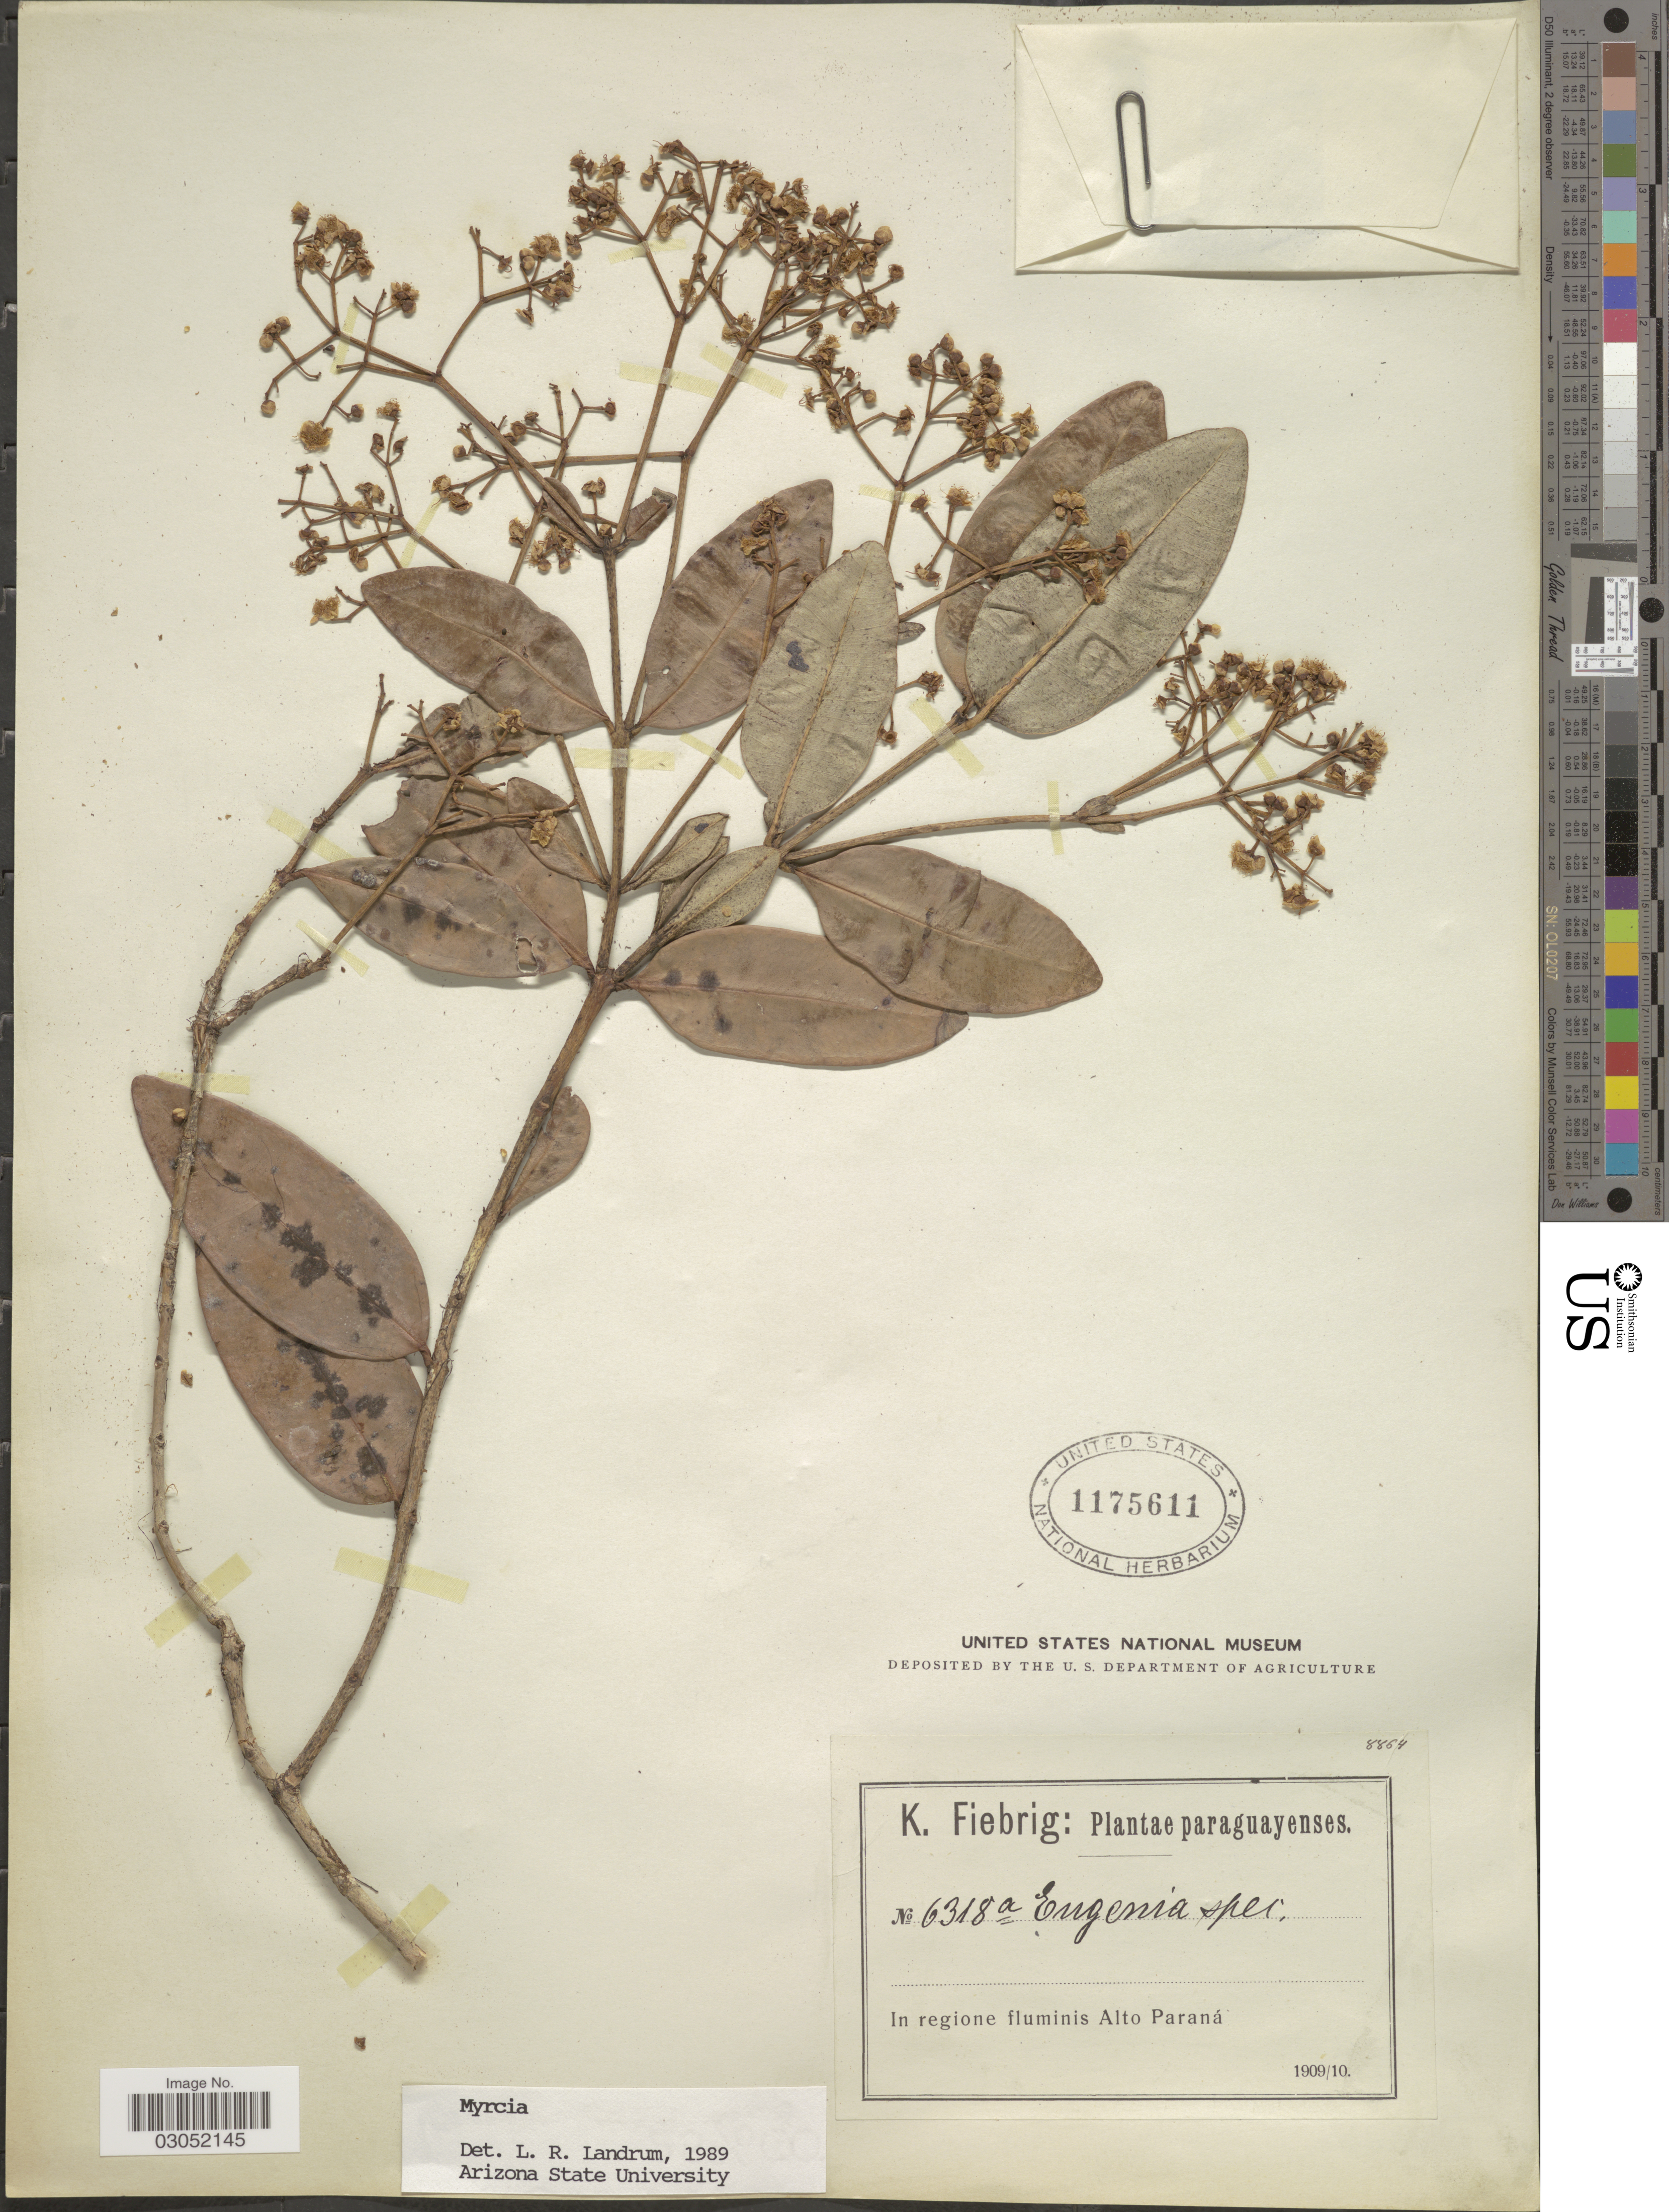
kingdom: Plantae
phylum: Tracheophyta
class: Magnoliopsida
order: Myrtales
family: Myrtaceae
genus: Myrcia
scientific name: Myrcia bombycina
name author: (O. Berg) Nied.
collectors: K. Fiebrig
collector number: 6318a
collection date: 1909/1910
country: Paraguay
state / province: Alto Parana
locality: In regione fluminis Alto Paraná.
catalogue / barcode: US 1175611